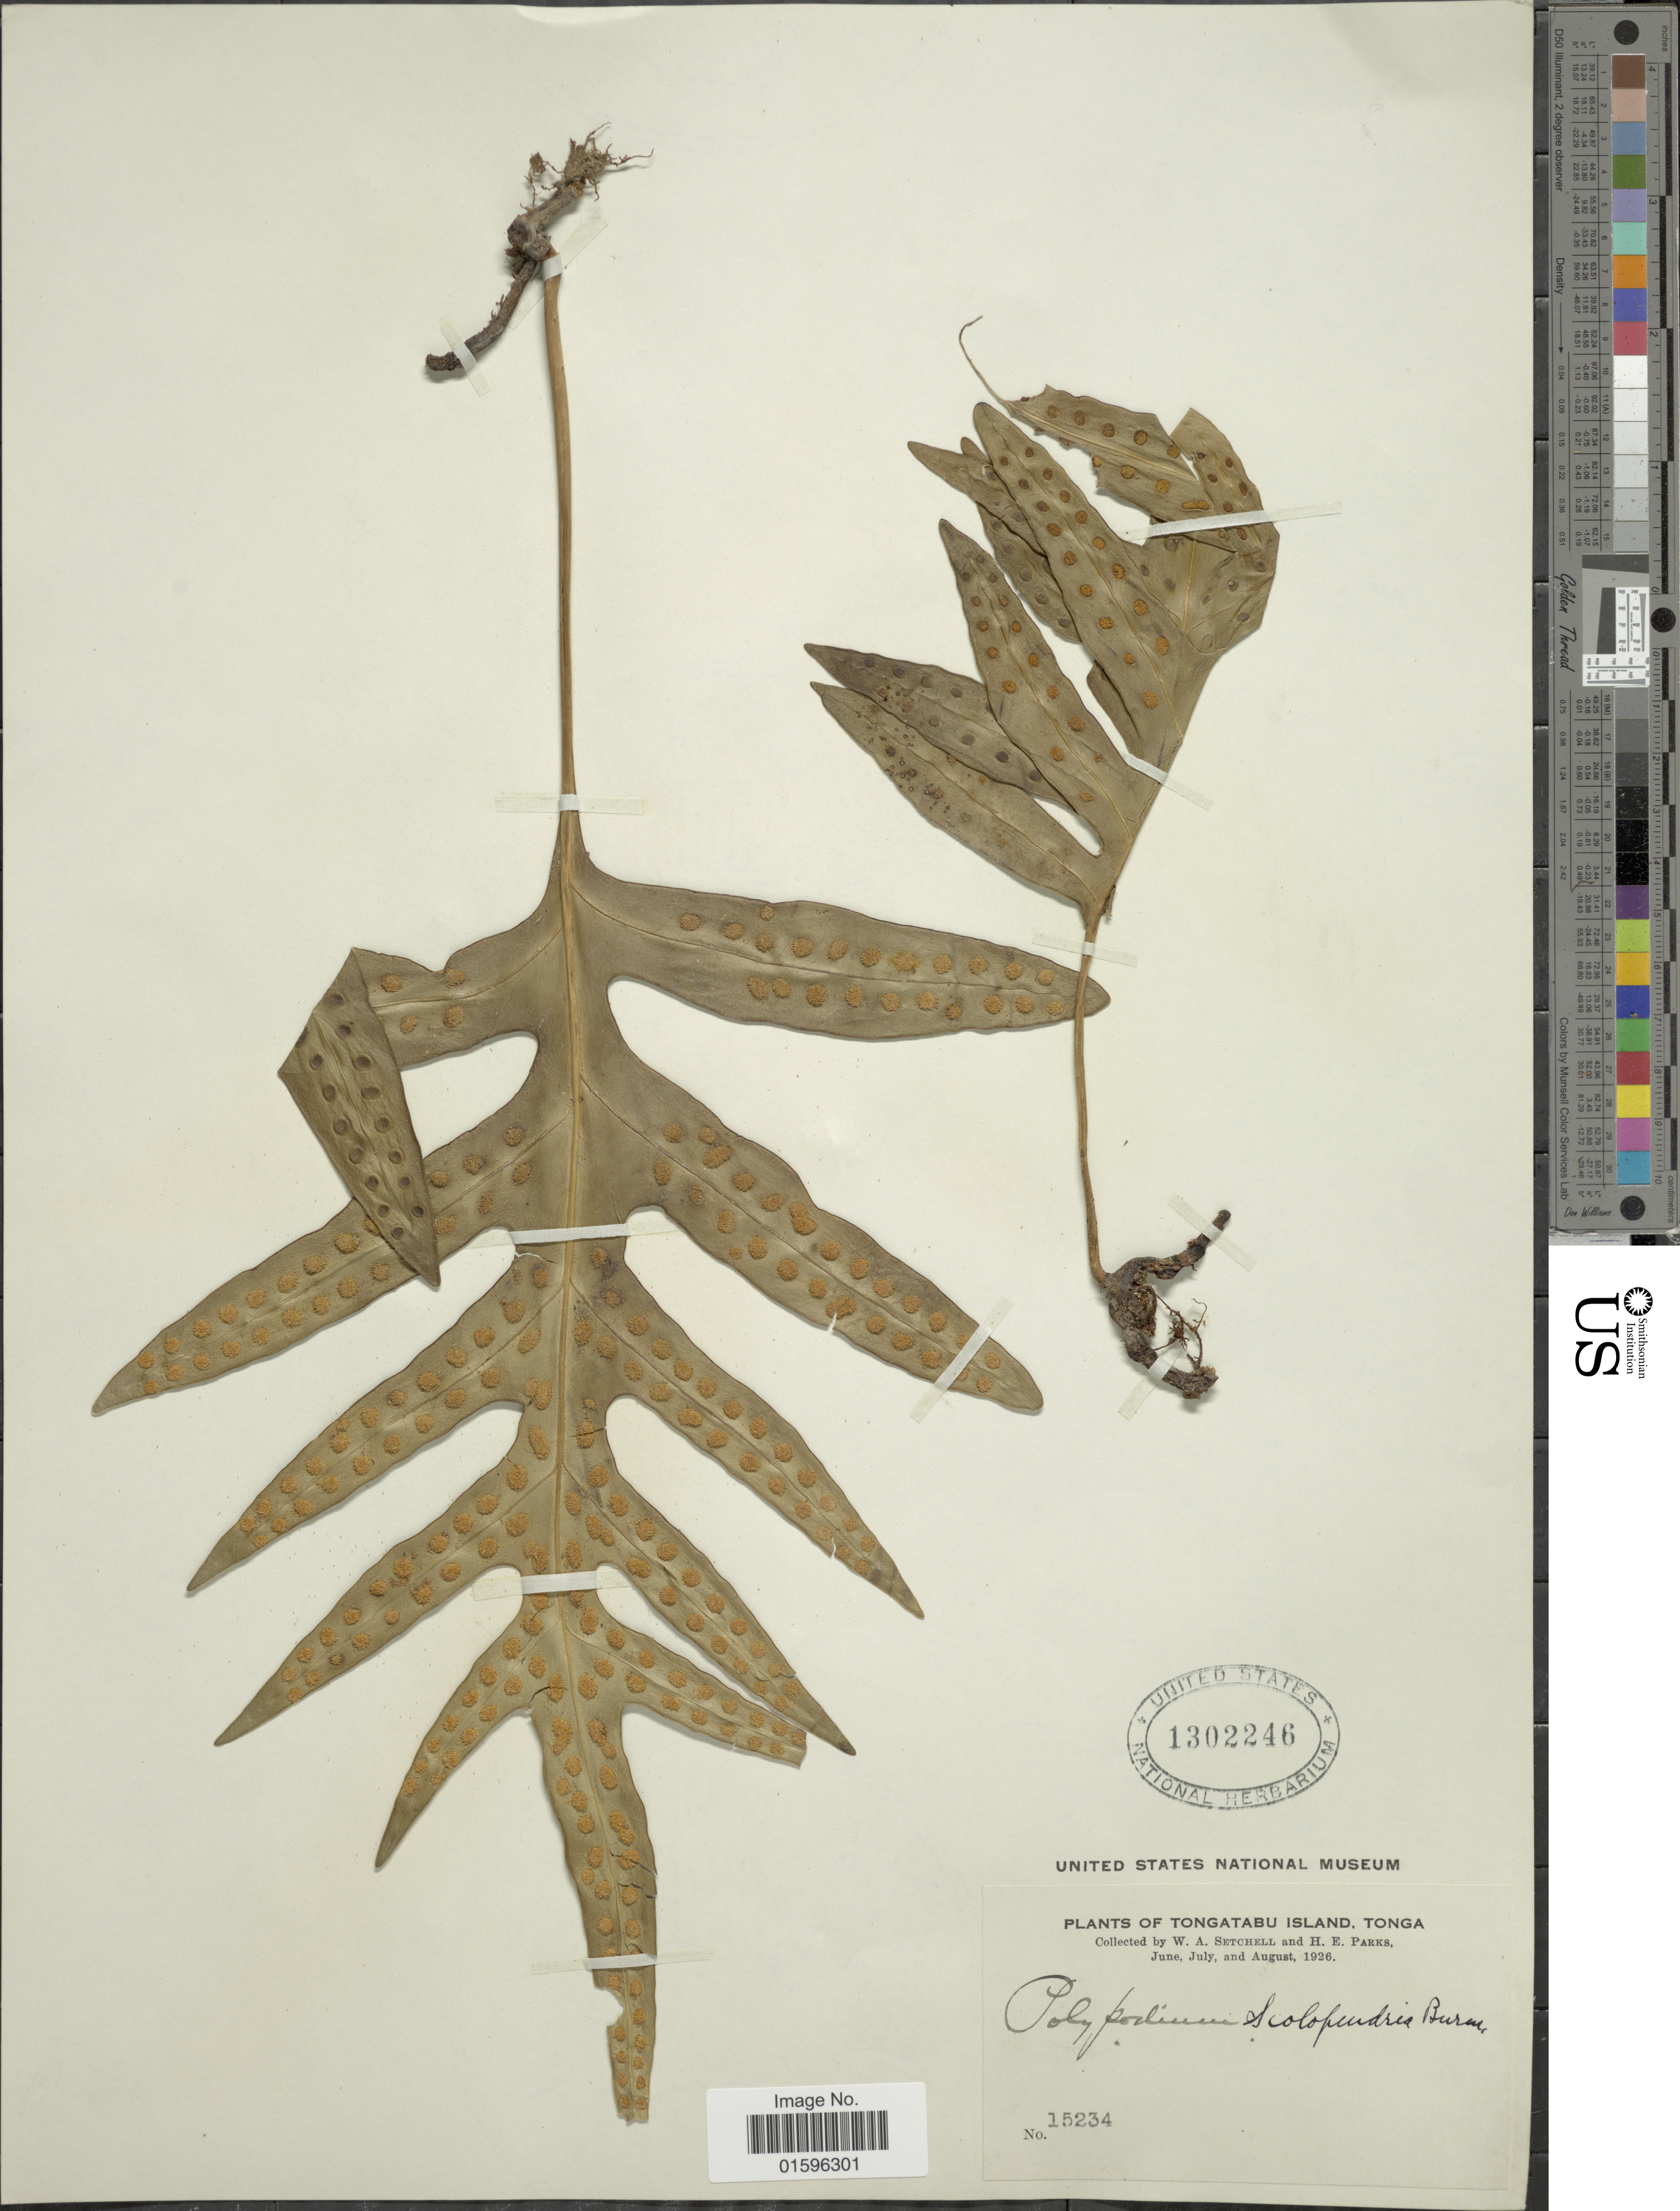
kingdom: Plantae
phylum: Tracheophyta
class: Polypodiopsida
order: Polypodiales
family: Polypodiaceae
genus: Polypodium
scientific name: Polypodium scolopendria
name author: Burm. f.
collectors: W. Setchell & H. E. Parks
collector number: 15234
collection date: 1926-06/1926-08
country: Tonga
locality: Tongatabu Island, Tongas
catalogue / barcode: US 1302246